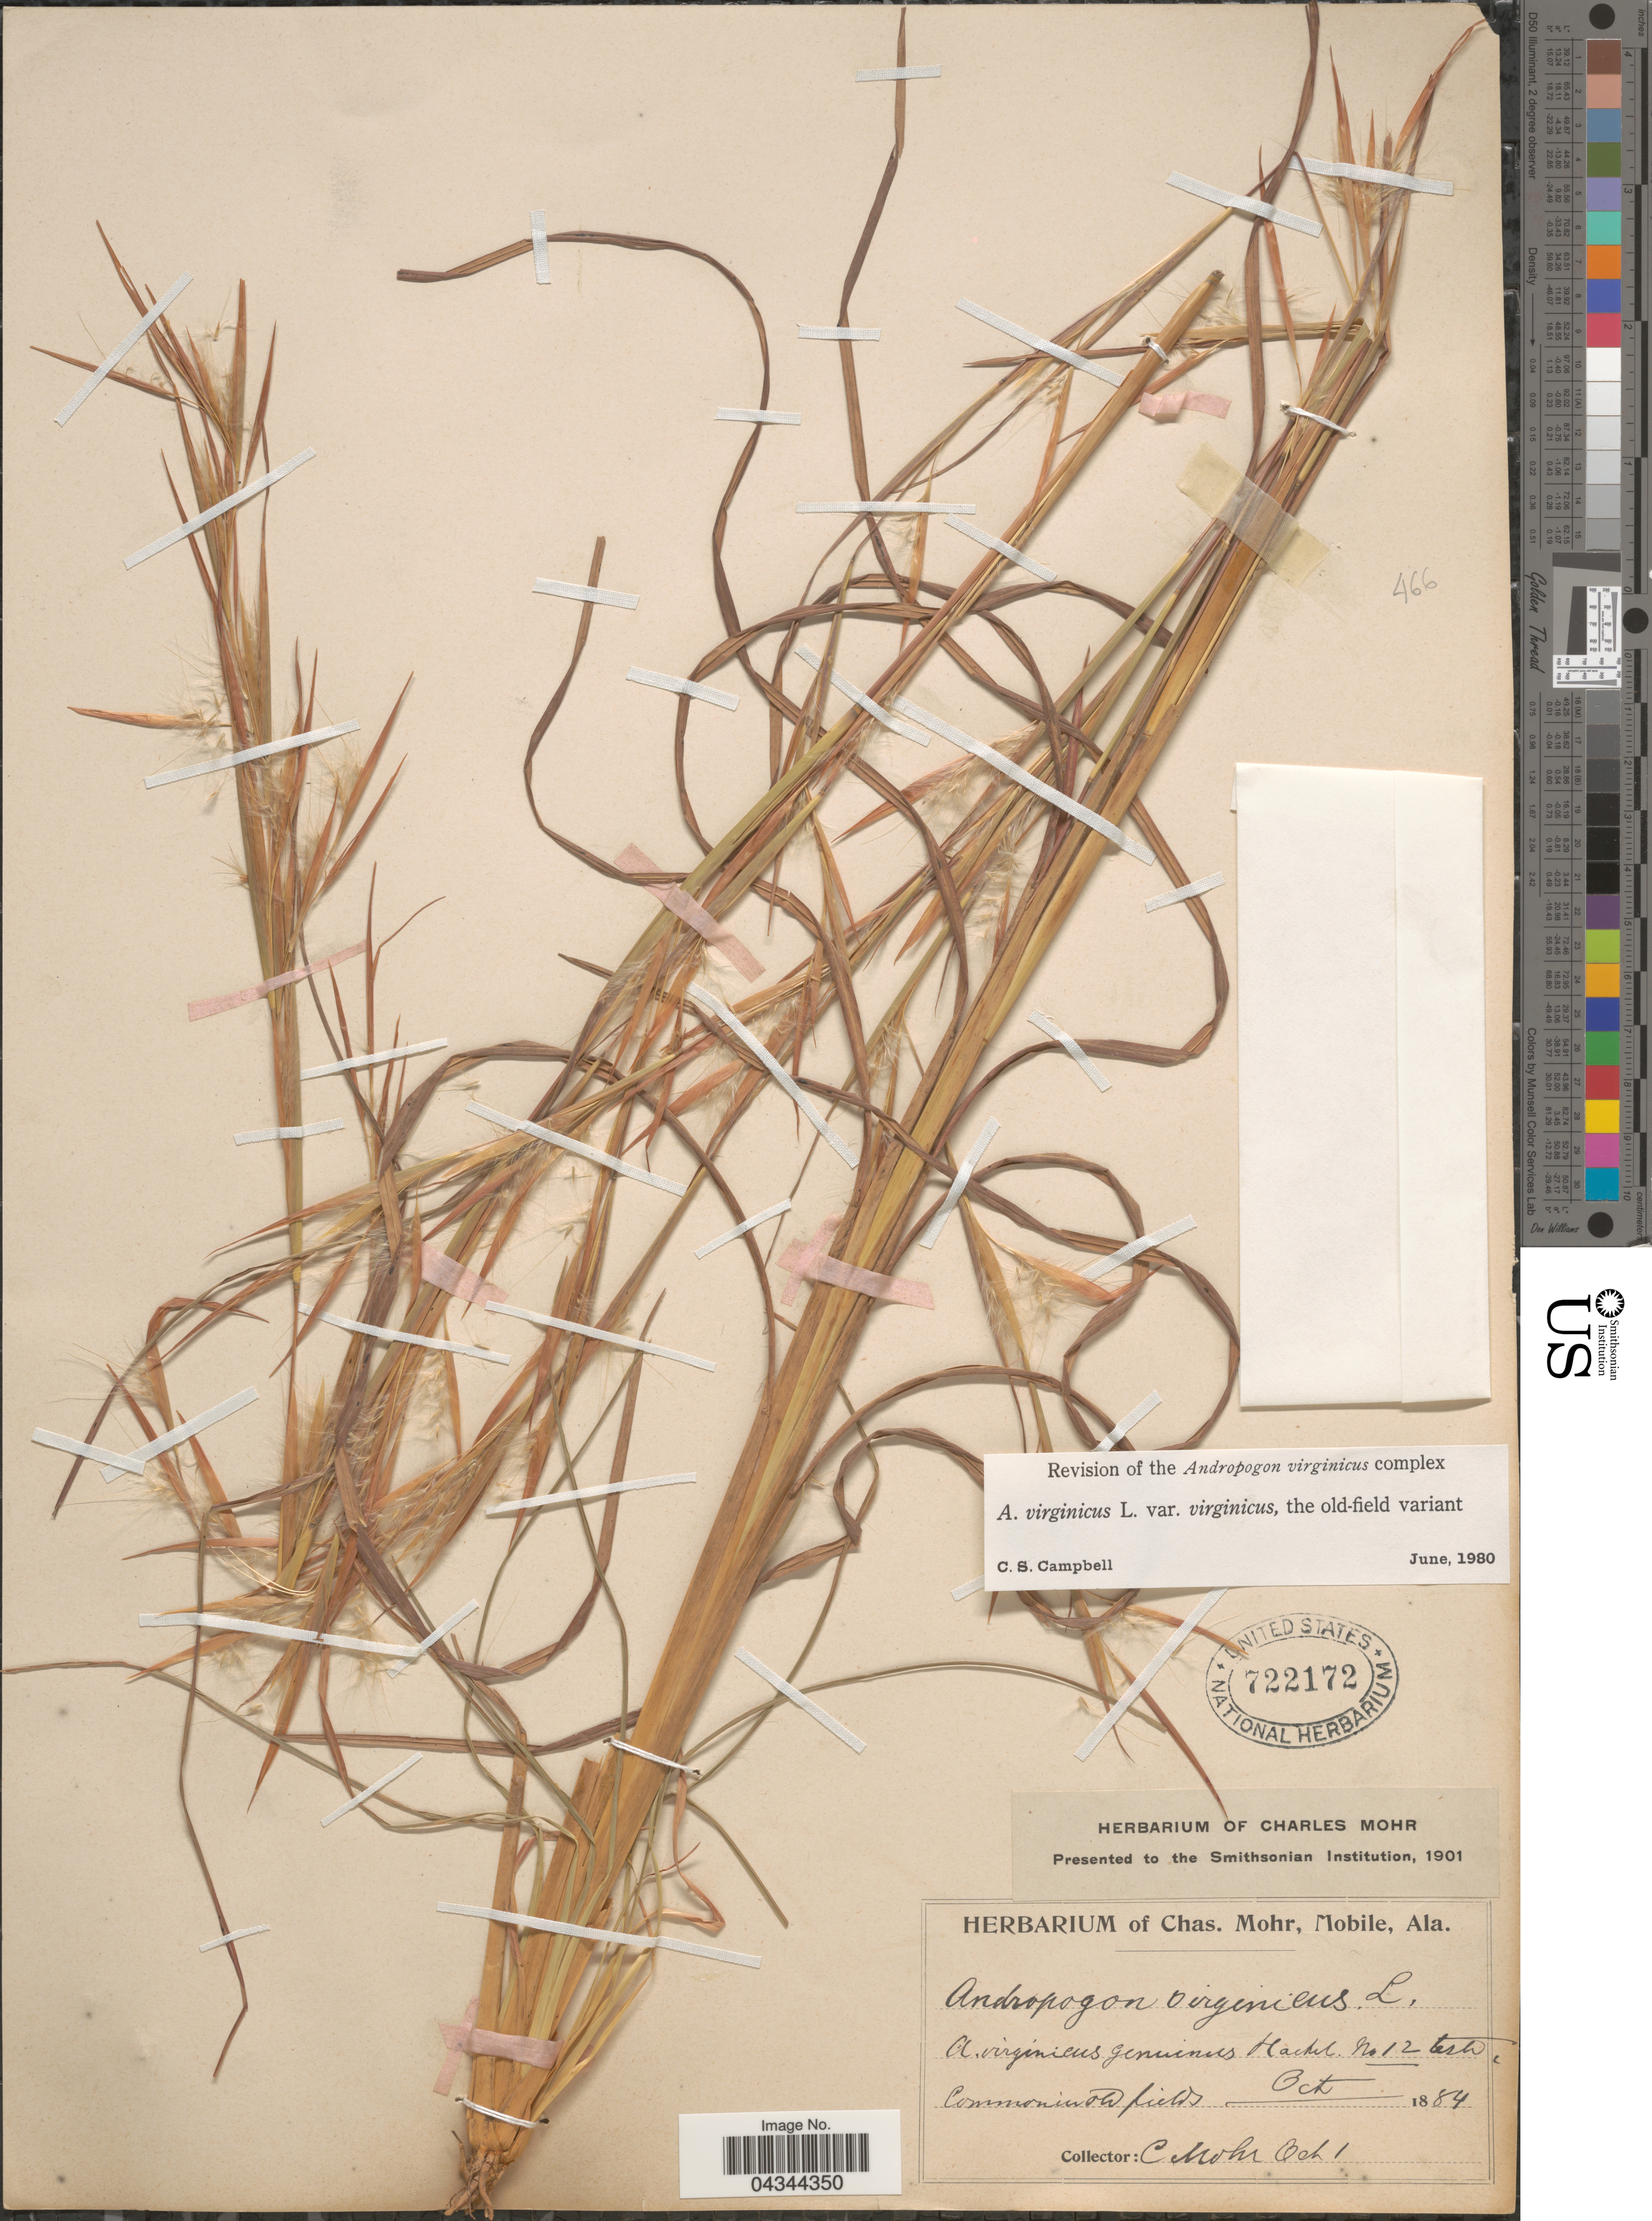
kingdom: Plantae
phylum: Tracheophyta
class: Liliopsida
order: Poales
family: Poaceae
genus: Andropogon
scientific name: Andropogon virginicus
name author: L.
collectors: Mohr, C. T. (herbarium)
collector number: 12?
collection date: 1884-10-01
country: United States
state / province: Alabama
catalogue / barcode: US 722172